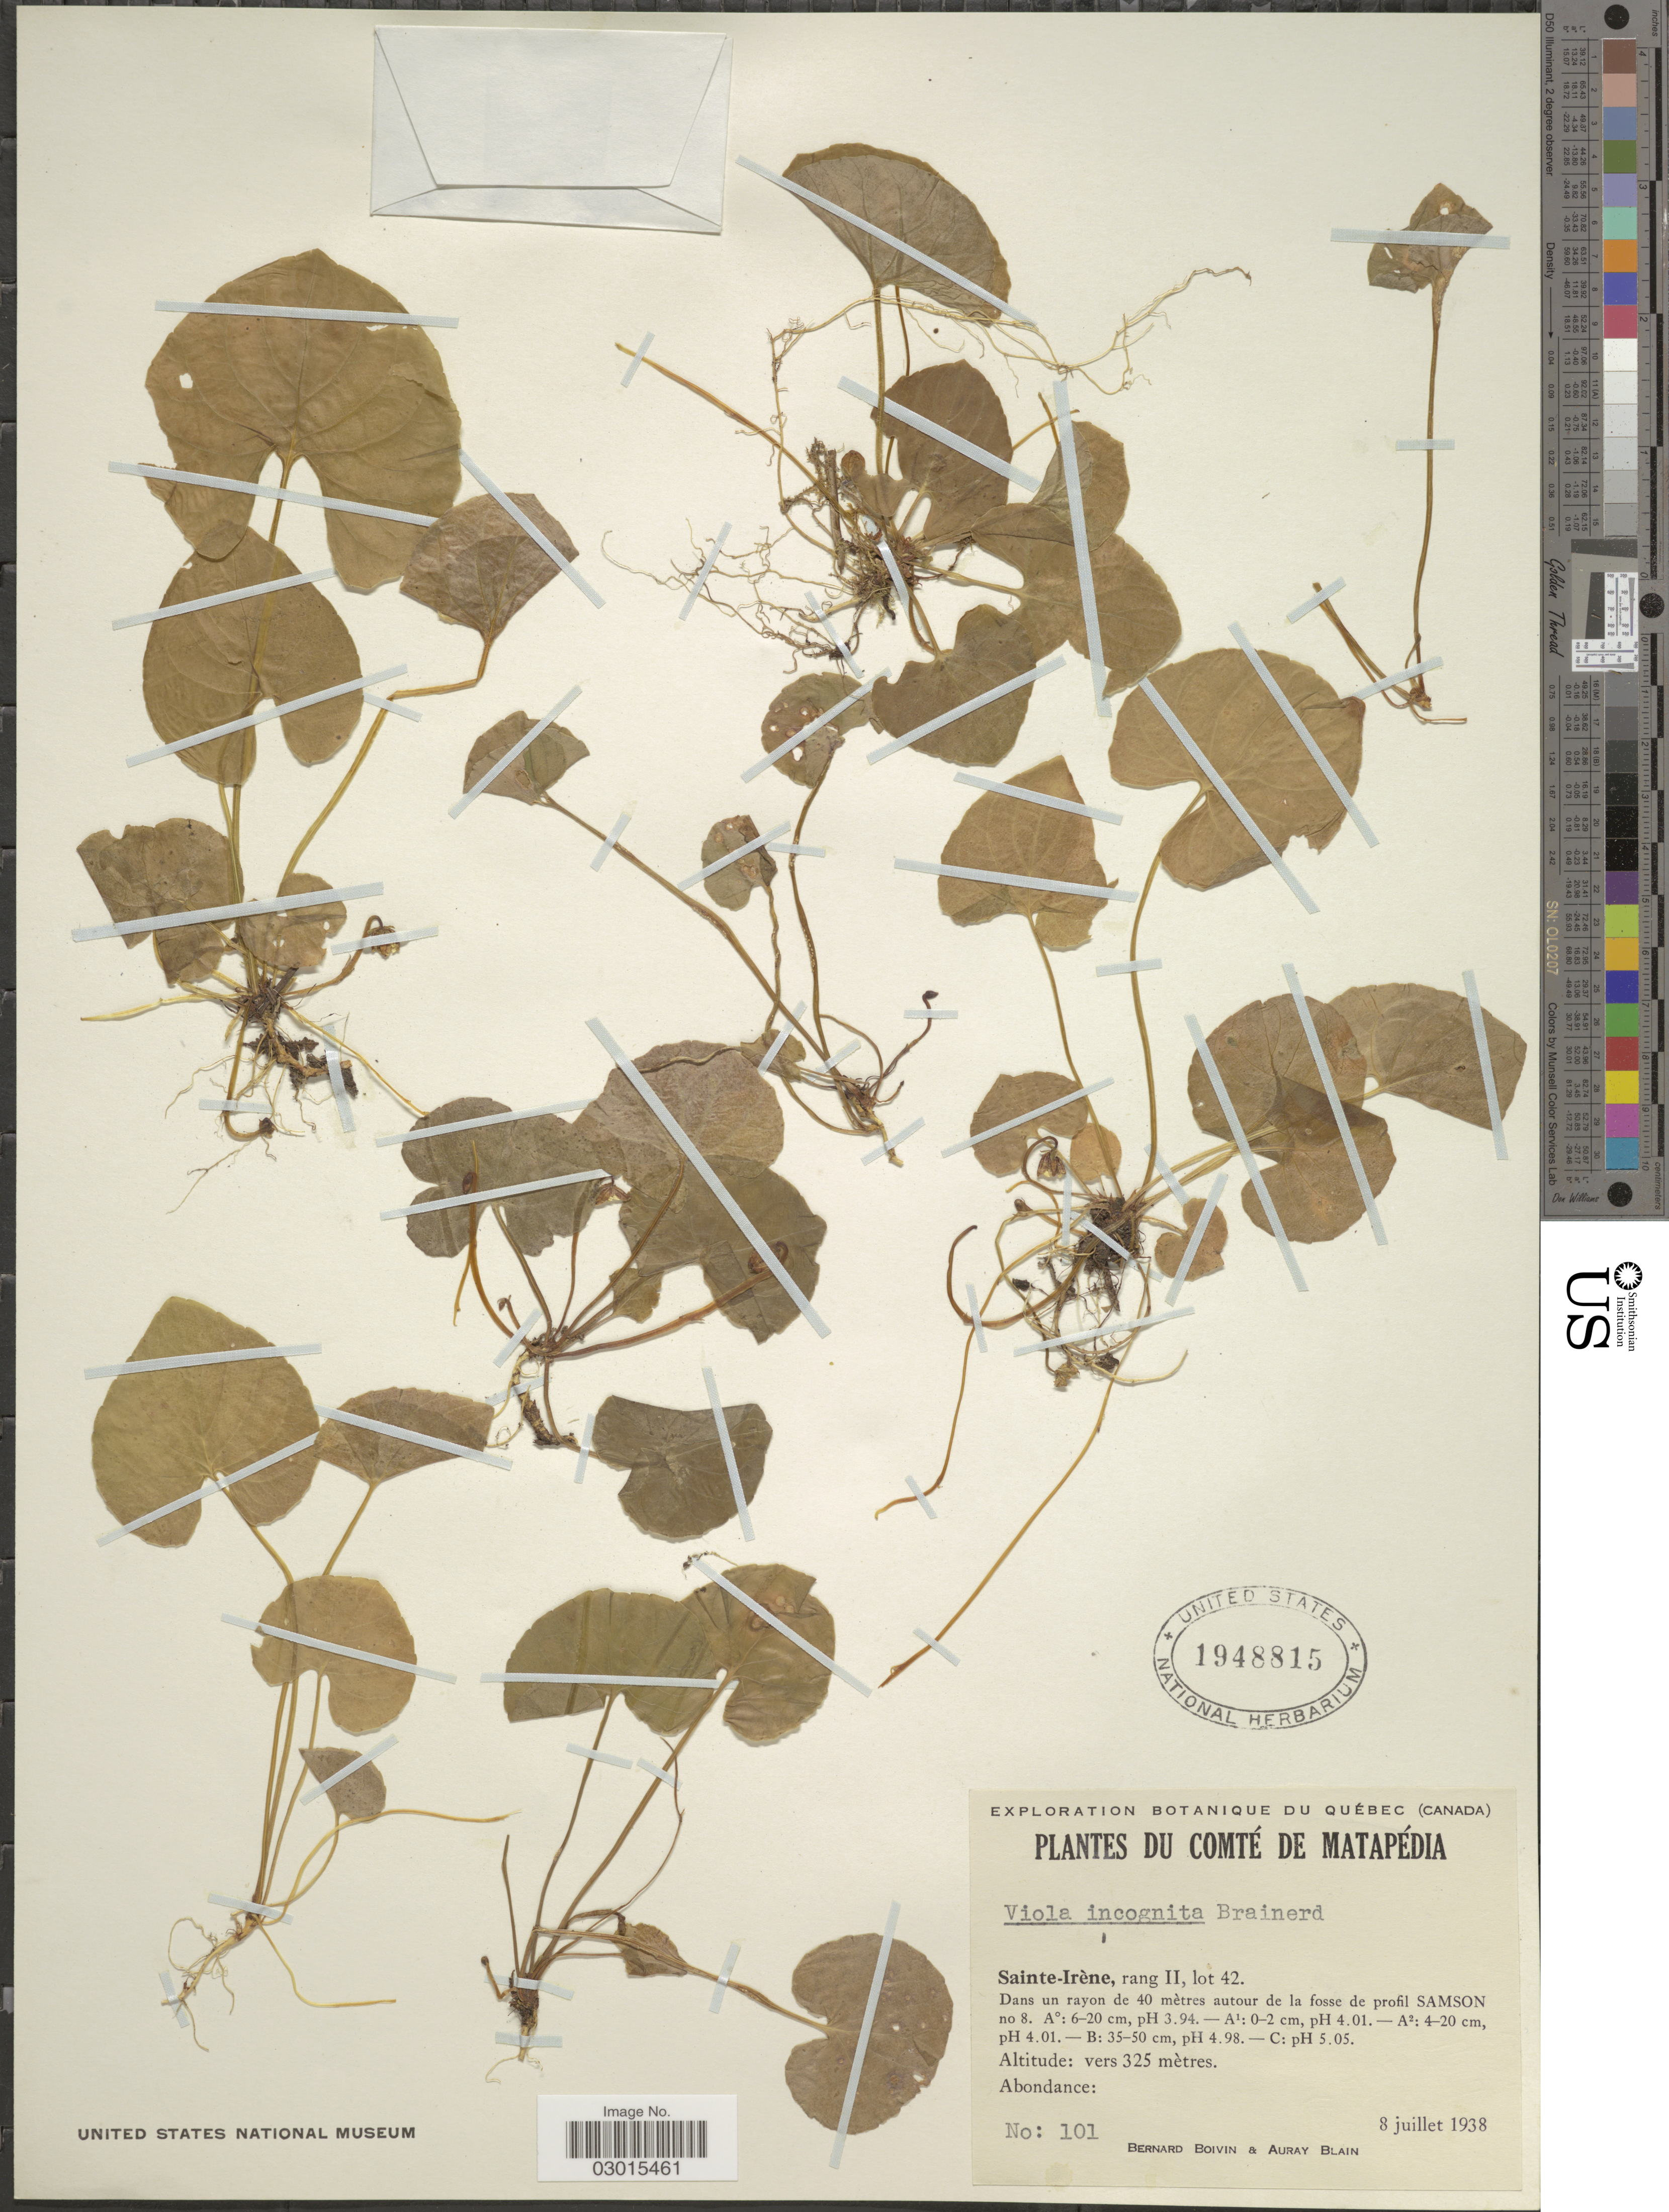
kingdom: Plantae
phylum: Tracheophyta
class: Magnoliopsida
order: Malpighiales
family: Violaceae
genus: Viola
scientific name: Viola incognita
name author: Brainerd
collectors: J. R. B. Boivin & A. Blain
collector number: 101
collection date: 1938-07-08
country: Canada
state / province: Quebec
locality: Comté de Matapédia. Sainte-Irène, rang II, lot 42.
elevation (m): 325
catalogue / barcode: US 1948815